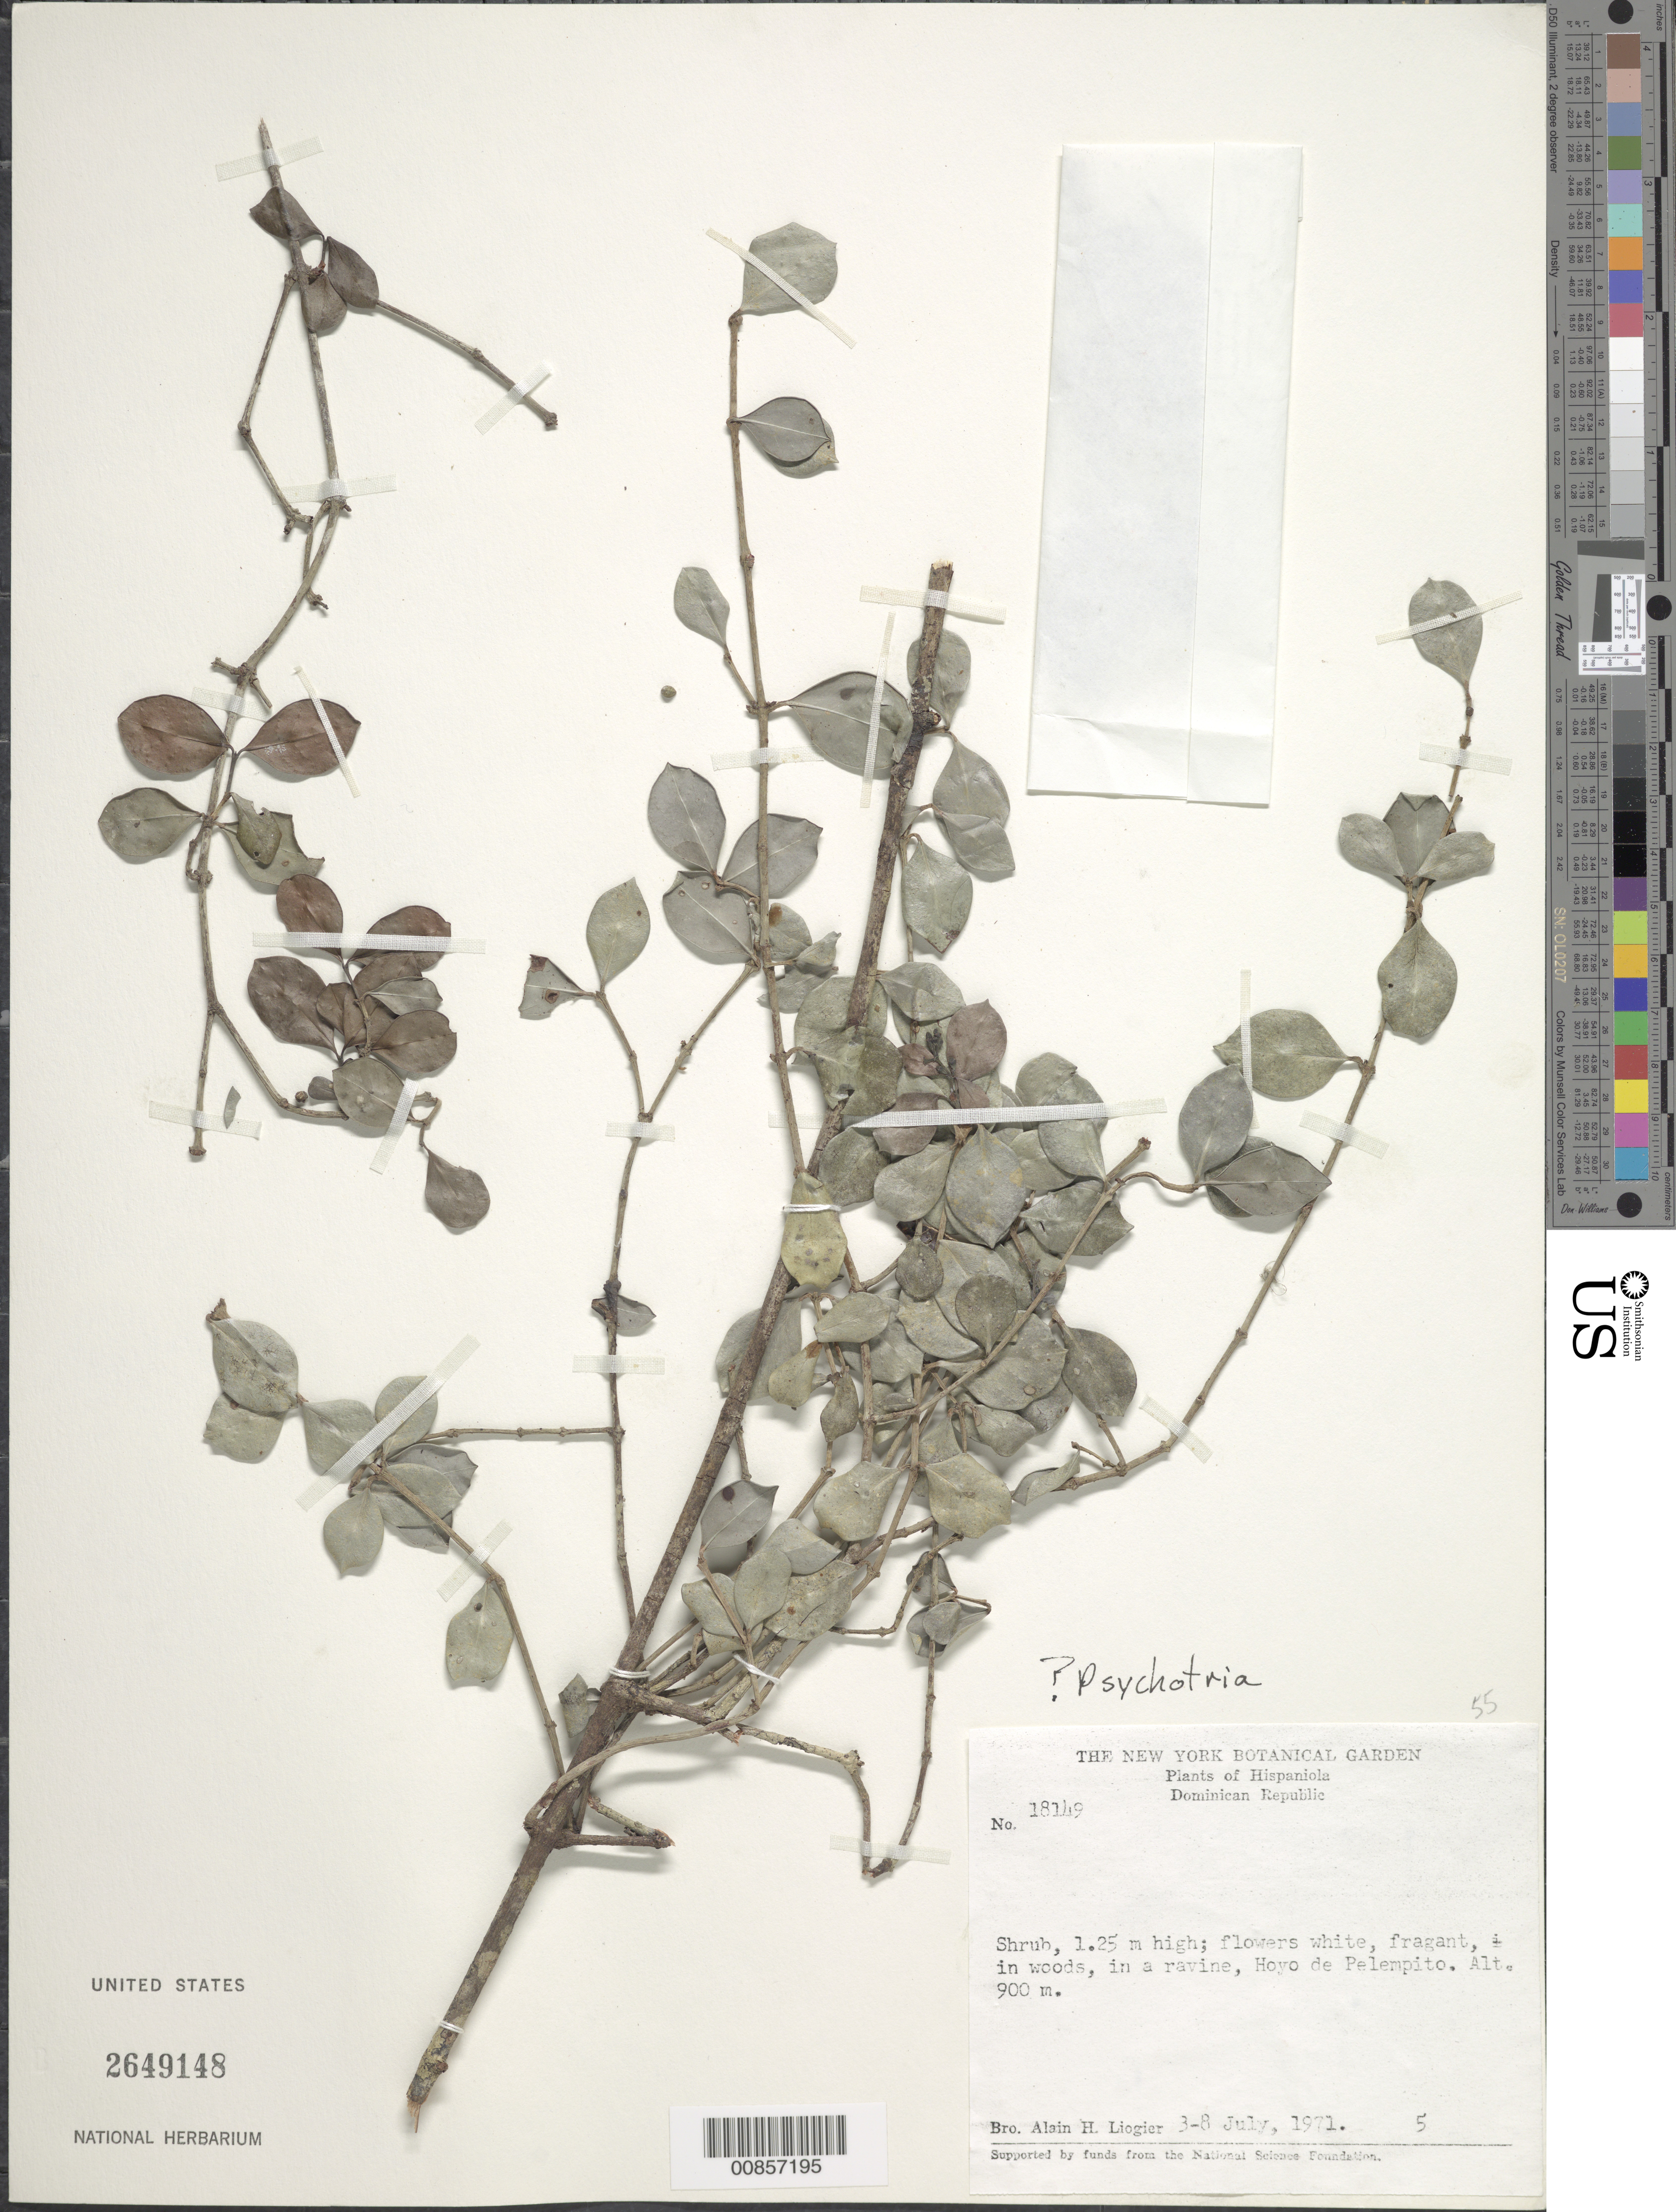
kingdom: Plantae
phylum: Tracheophyta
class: Magnoliopsida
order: Gentianales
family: Rubiaceae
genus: Psychotria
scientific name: Psychotria sp.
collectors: A. H. Liogier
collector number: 18149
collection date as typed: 03 Jul 1971 to 08 Jul 1971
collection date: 1971-07-03/1971-07-08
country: Dominican Republic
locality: Hoyo de Pelempito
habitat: Ravine in woods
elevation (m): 900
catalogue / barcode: US 2649148